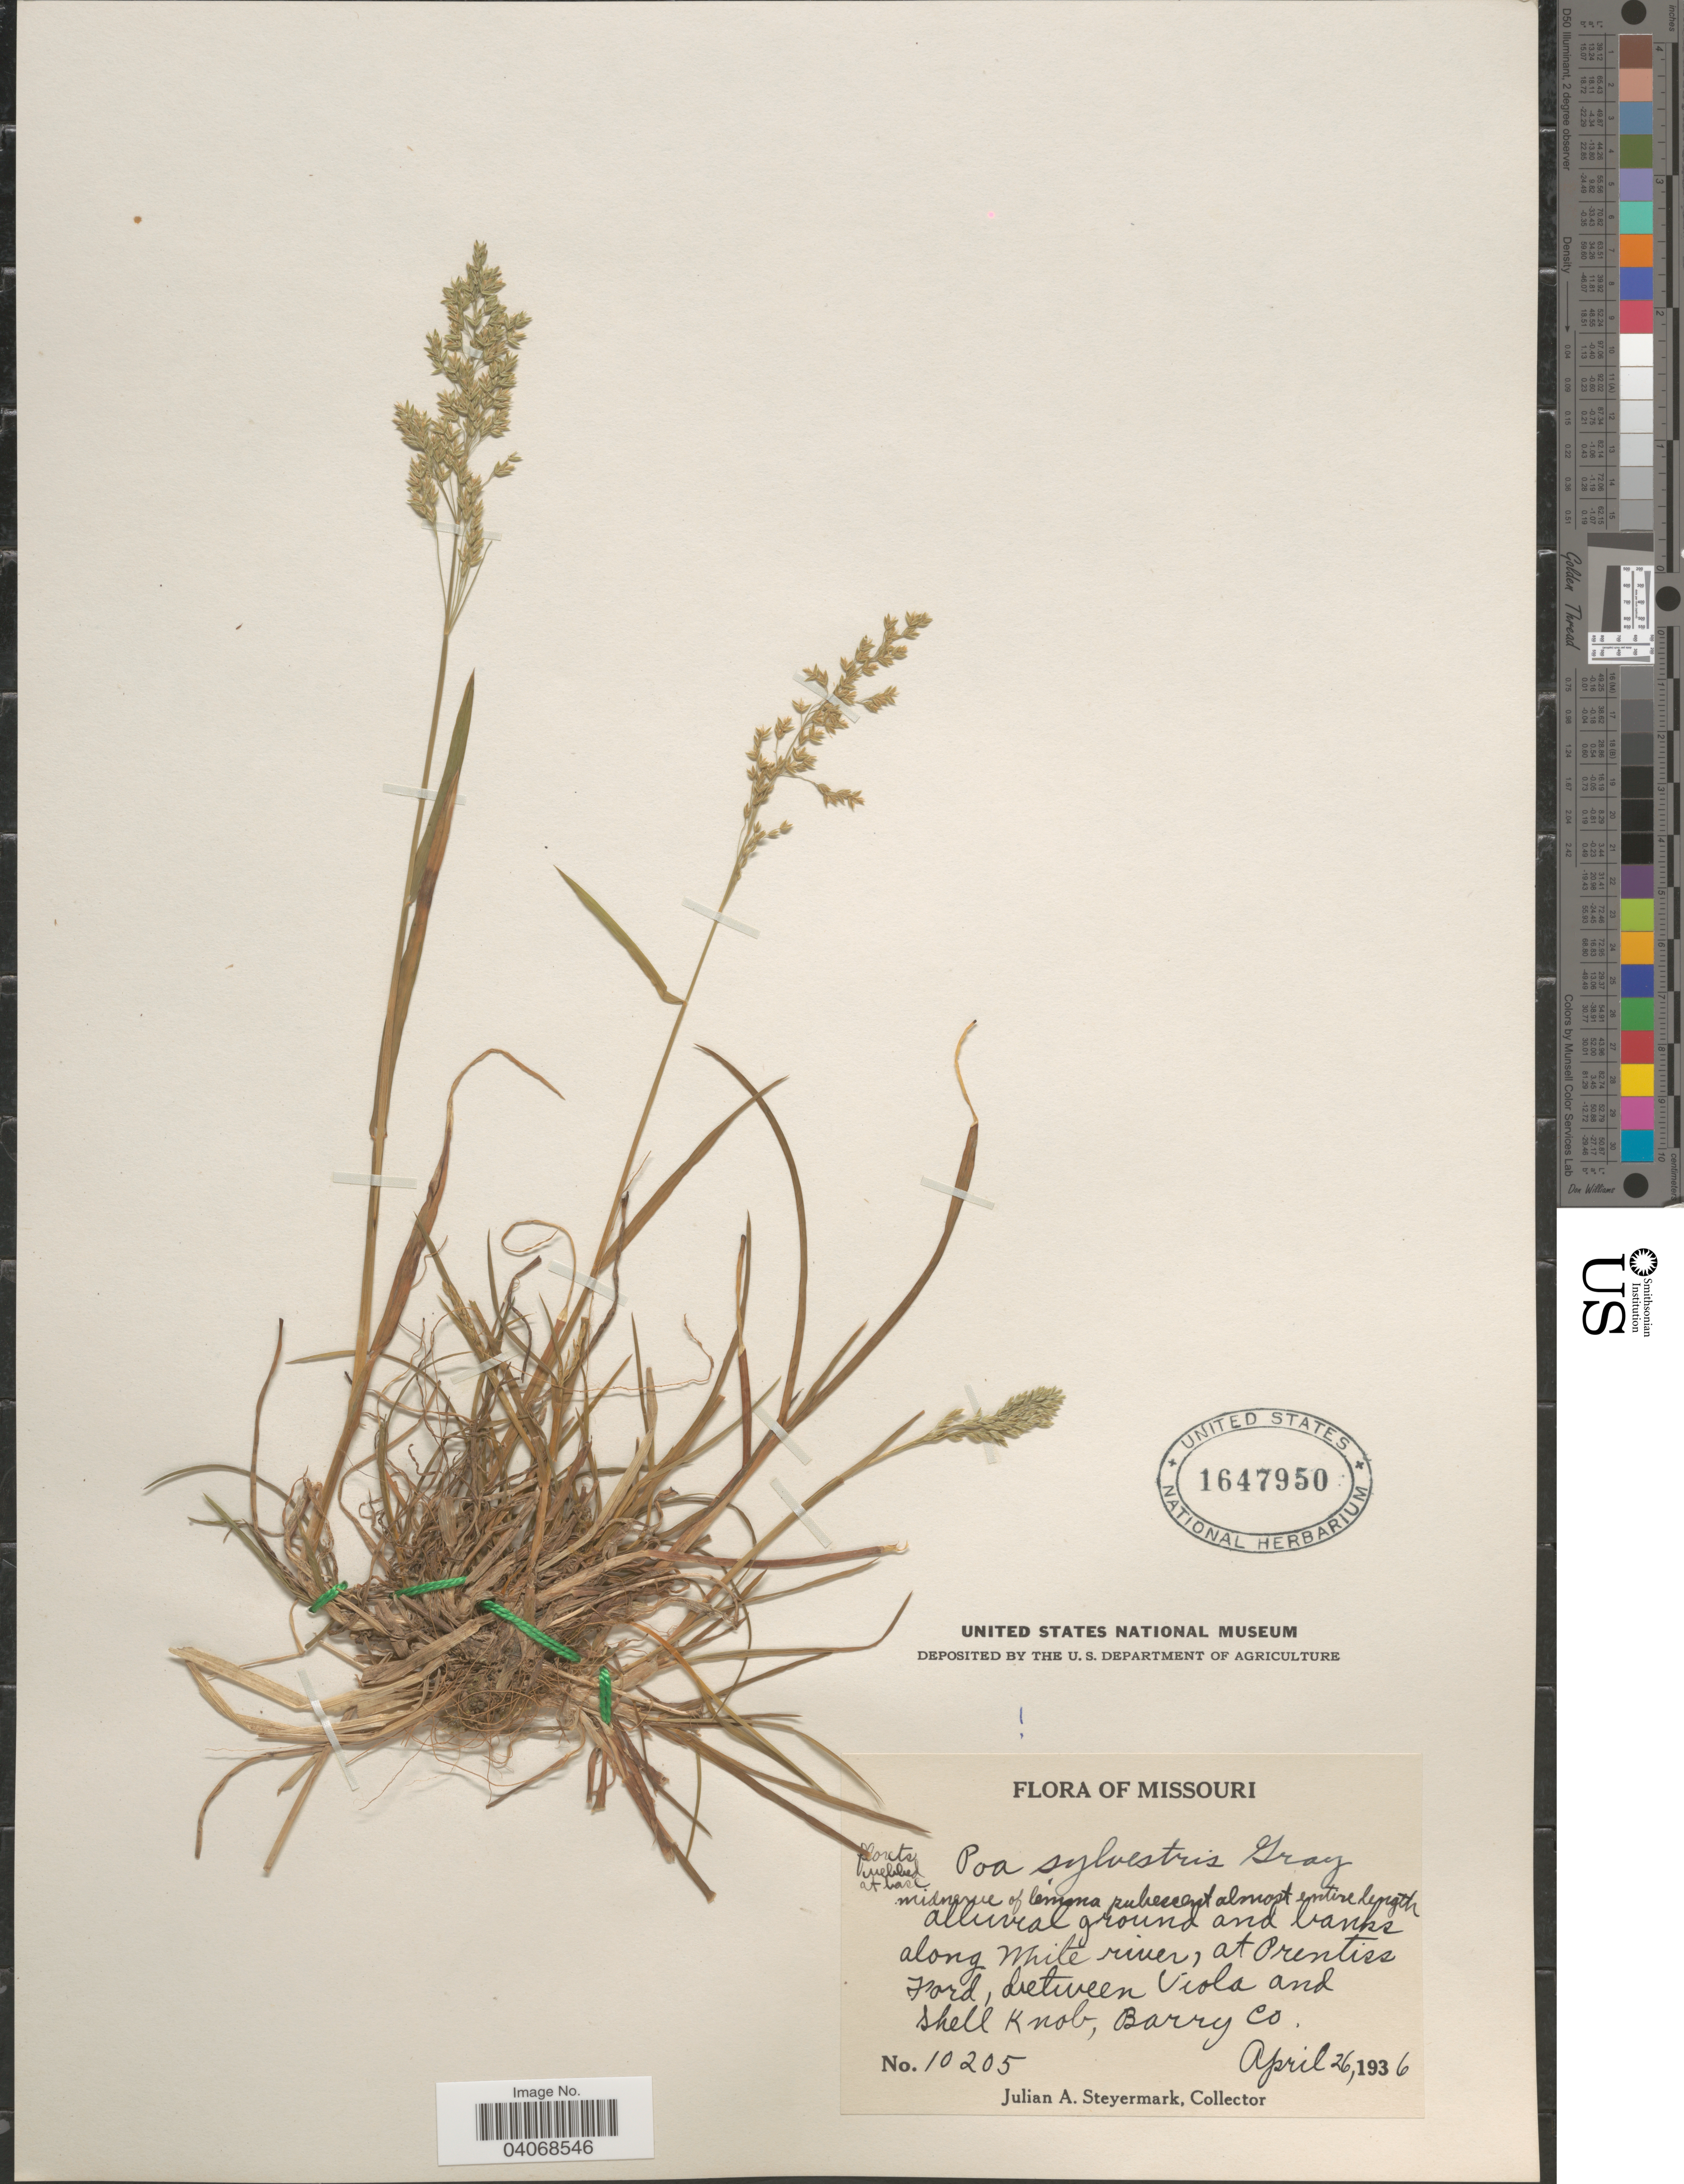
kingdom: Plantae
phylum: Tracheophyta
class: Liliopsida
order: Poales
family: Poaceae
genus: Poa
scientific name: Poa sylvestris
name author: A. Gray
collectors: J. Steyermark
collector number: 10205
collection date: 1936-04-26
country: United States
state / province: Missouri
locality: Alluvial ground and banks along White river, at Prentiss Ford, between Viola and shell Knob, Barry Co.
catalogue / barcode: US 1647950